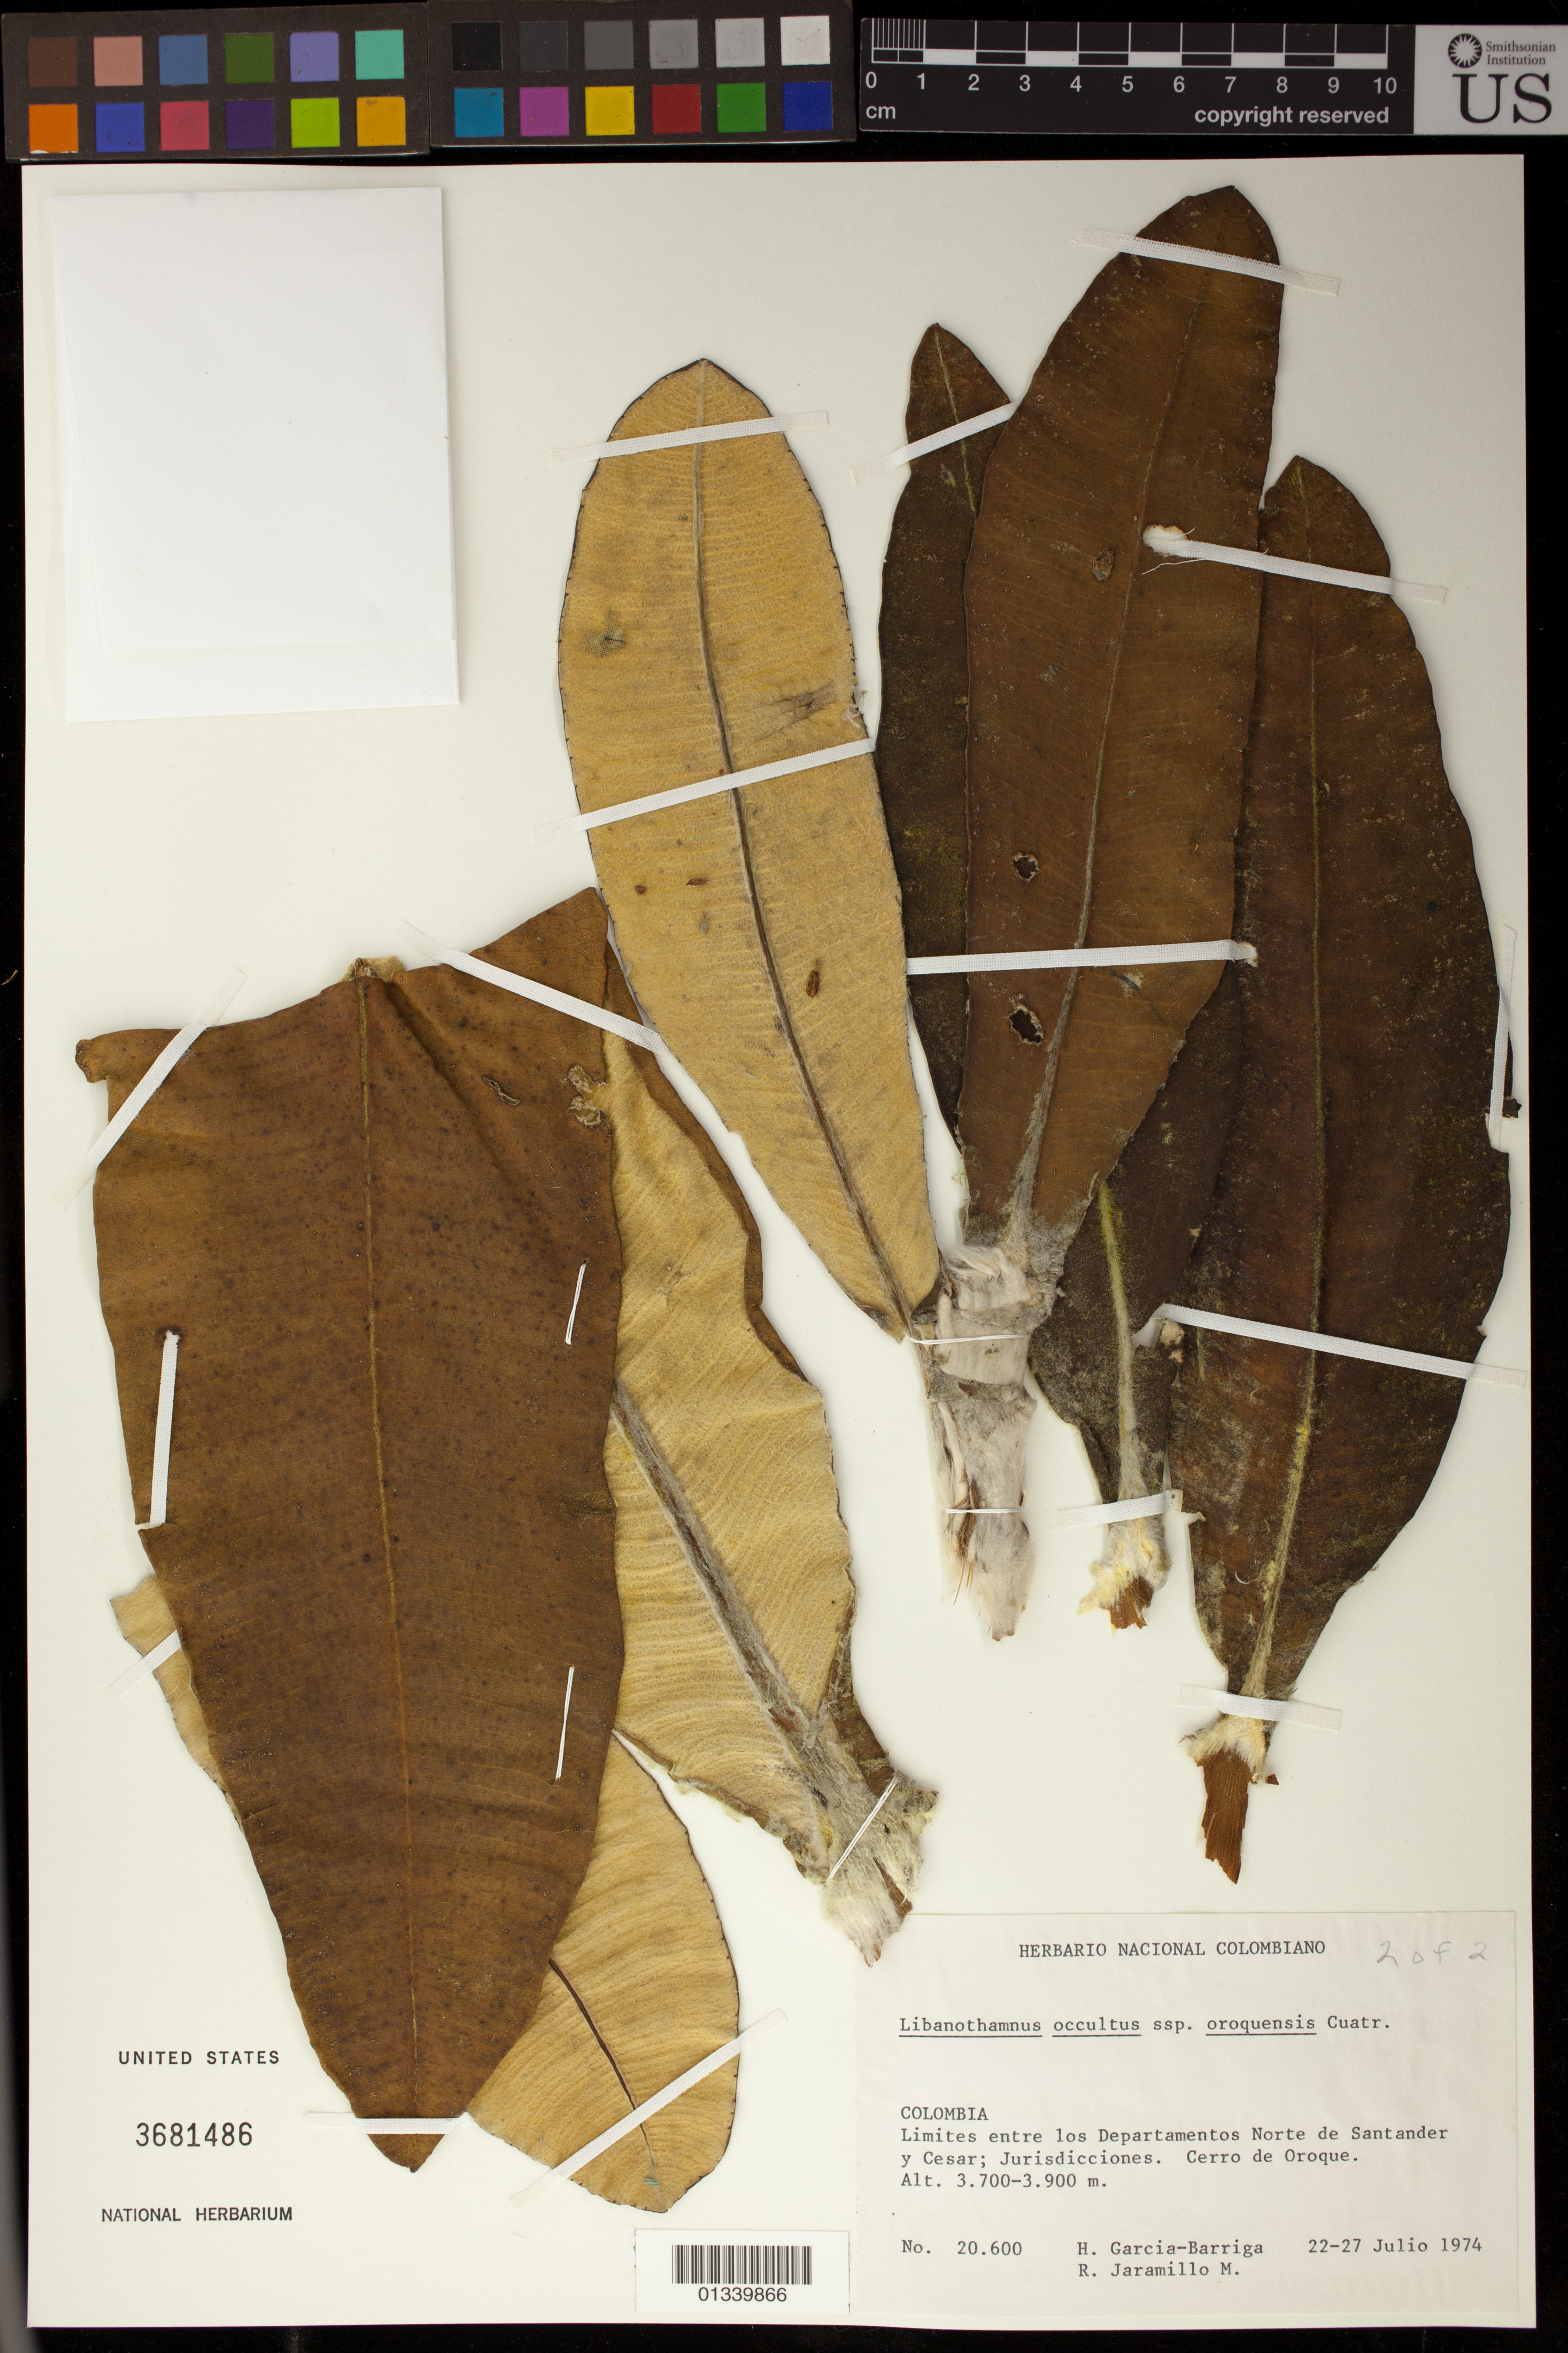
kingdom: Plantae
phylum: Tracheophyta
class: Magnoliopsida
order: Asterales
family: Asteraceae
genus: Libanothamnus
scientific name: Libanothamnus occultus subsp. oroquensis Cuatrec., ined. 2012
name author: Cuatrec.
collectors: H. García Barriga & R. Jaramillo M.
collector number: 20.6OO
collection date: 1974-07-22/1974-07-27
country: Colombia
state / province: César / Norte de Santander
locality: Limites entre los Departamentos Norte de Santander y Cesar; Jurisdicciones. Cerro de Oroque.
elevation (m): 3.7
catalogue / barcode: US 3681486